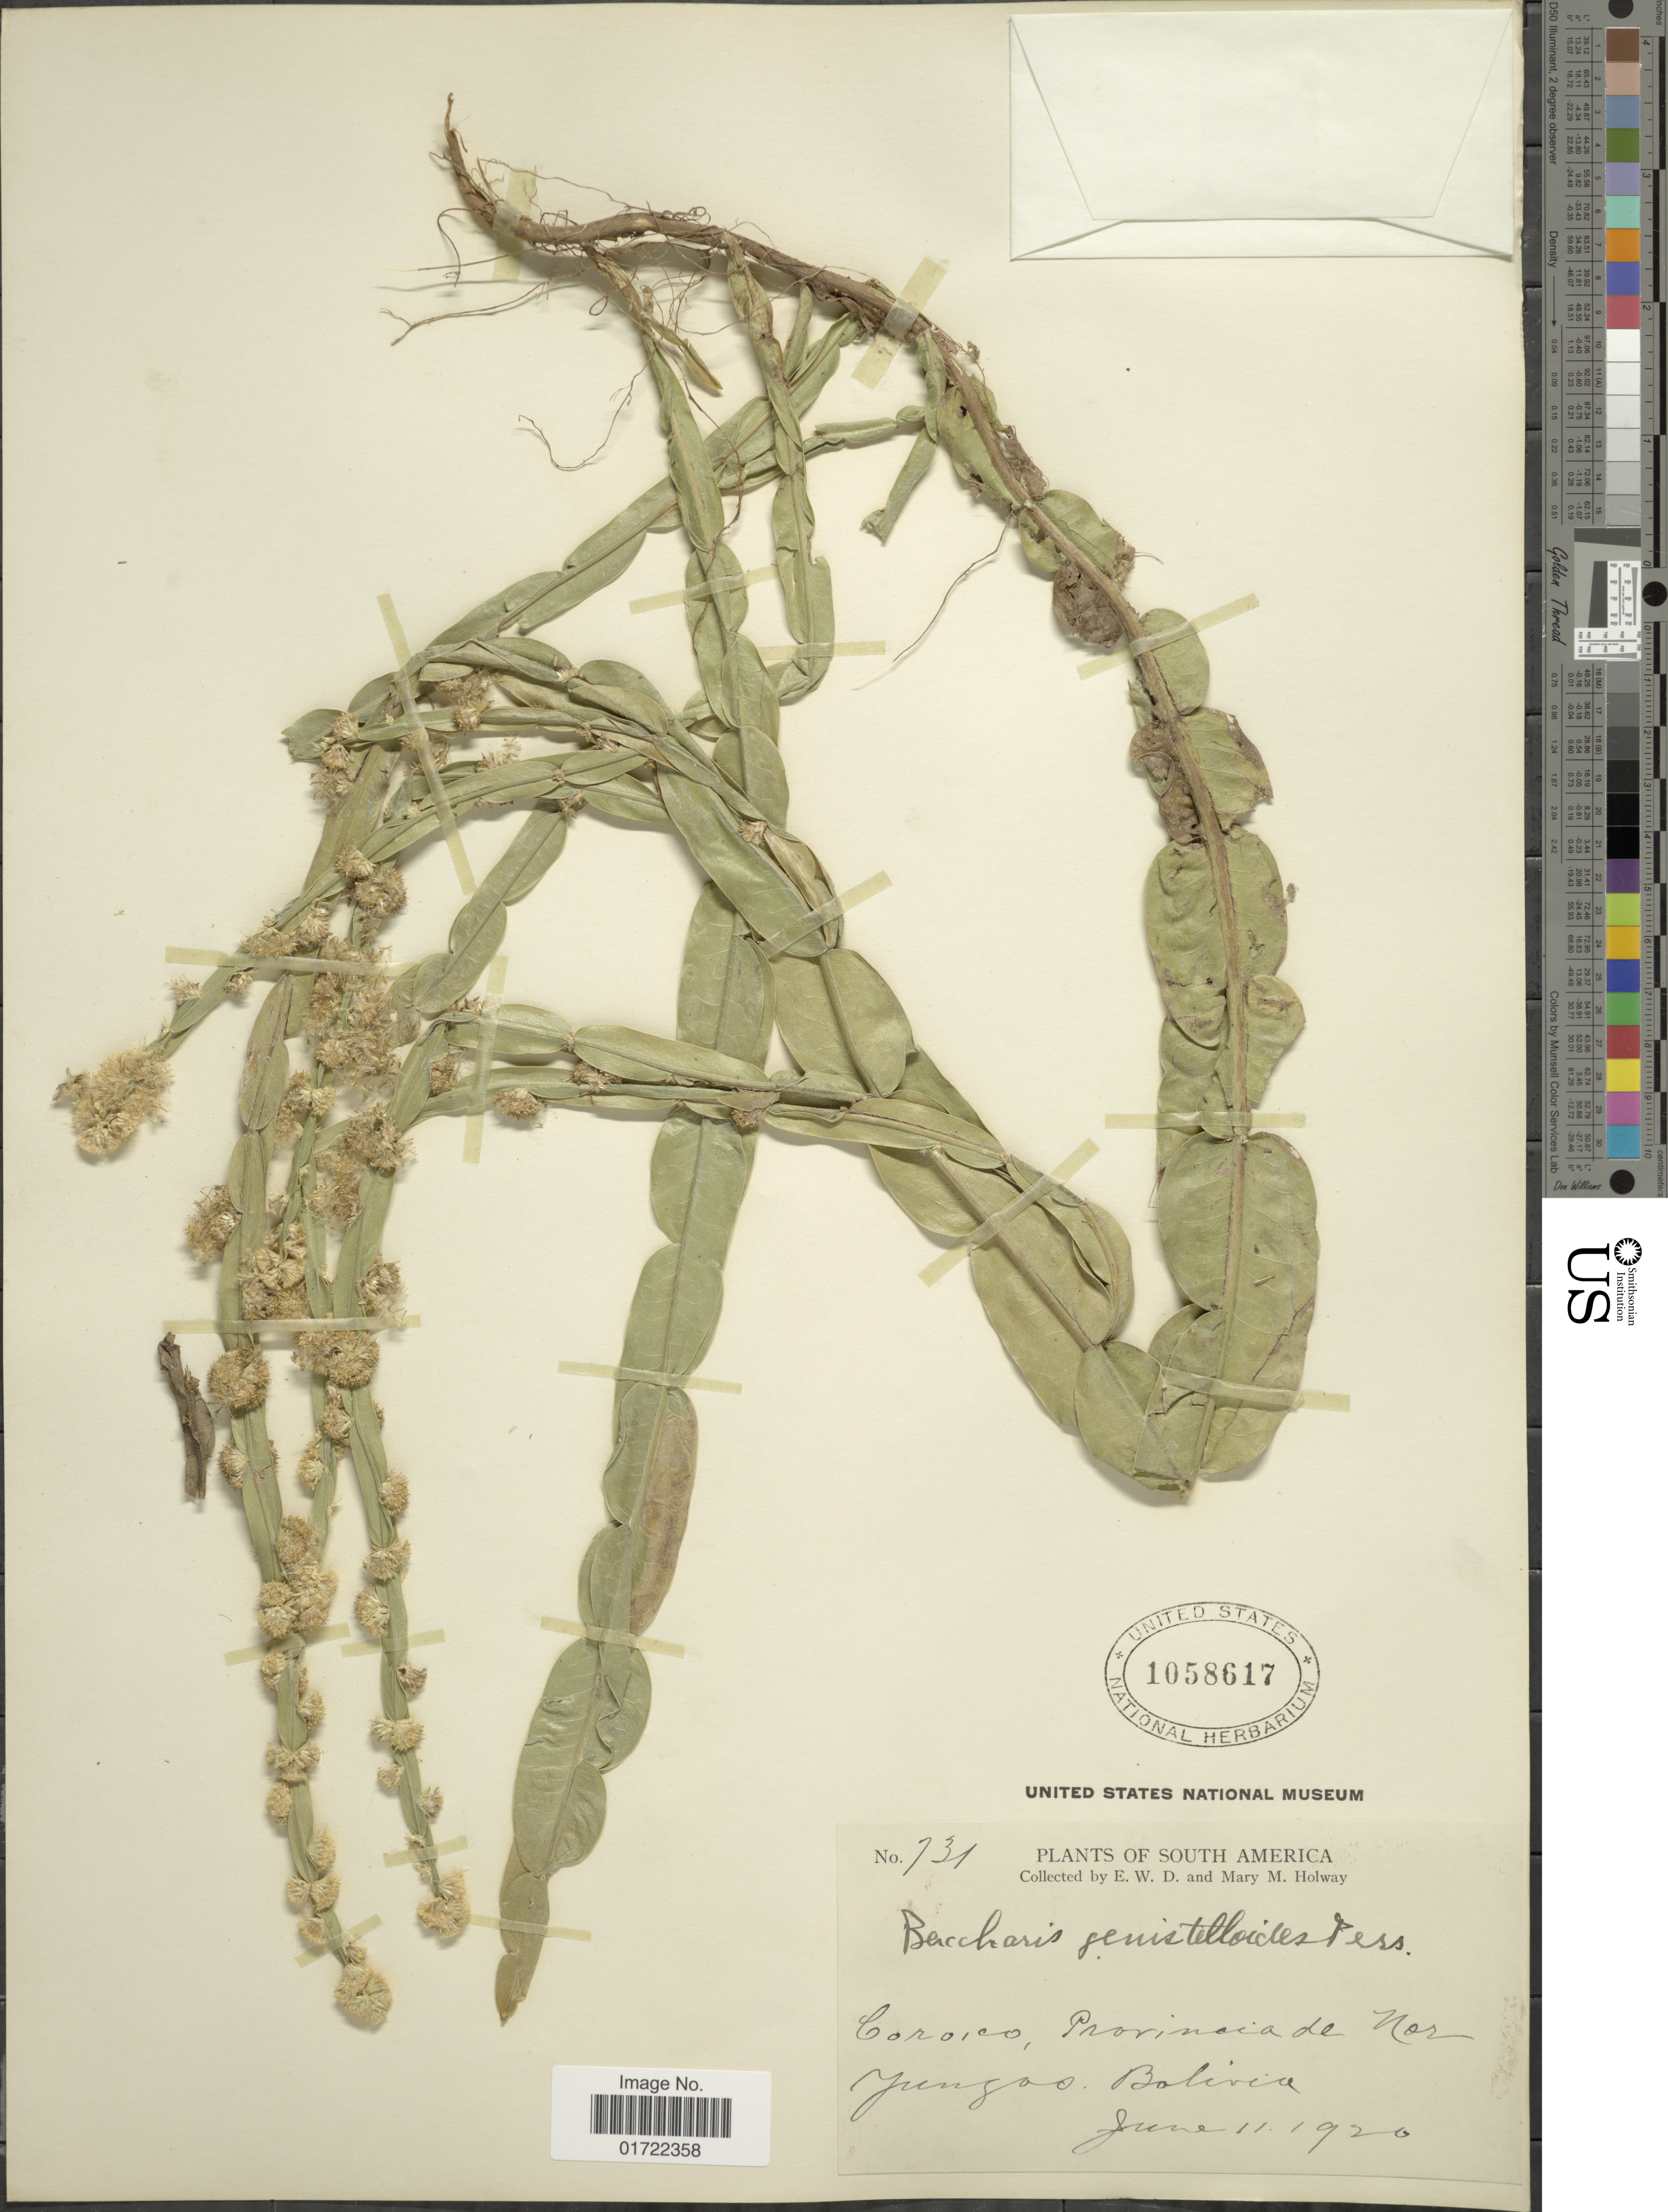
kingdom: Plantae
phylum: Tracheophyta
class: Magnoliopsida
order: Asterales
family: Asteraceae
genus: Baccharis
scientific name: Baccharis genistelloides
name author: (Lam.) Pers.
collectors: E. W. D. Holway & M. M. Holway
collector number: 731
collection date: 1920-06-11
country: Bolivia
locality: South America, Coroico, Provincia de Nor Yungas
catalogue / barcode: US 1058617